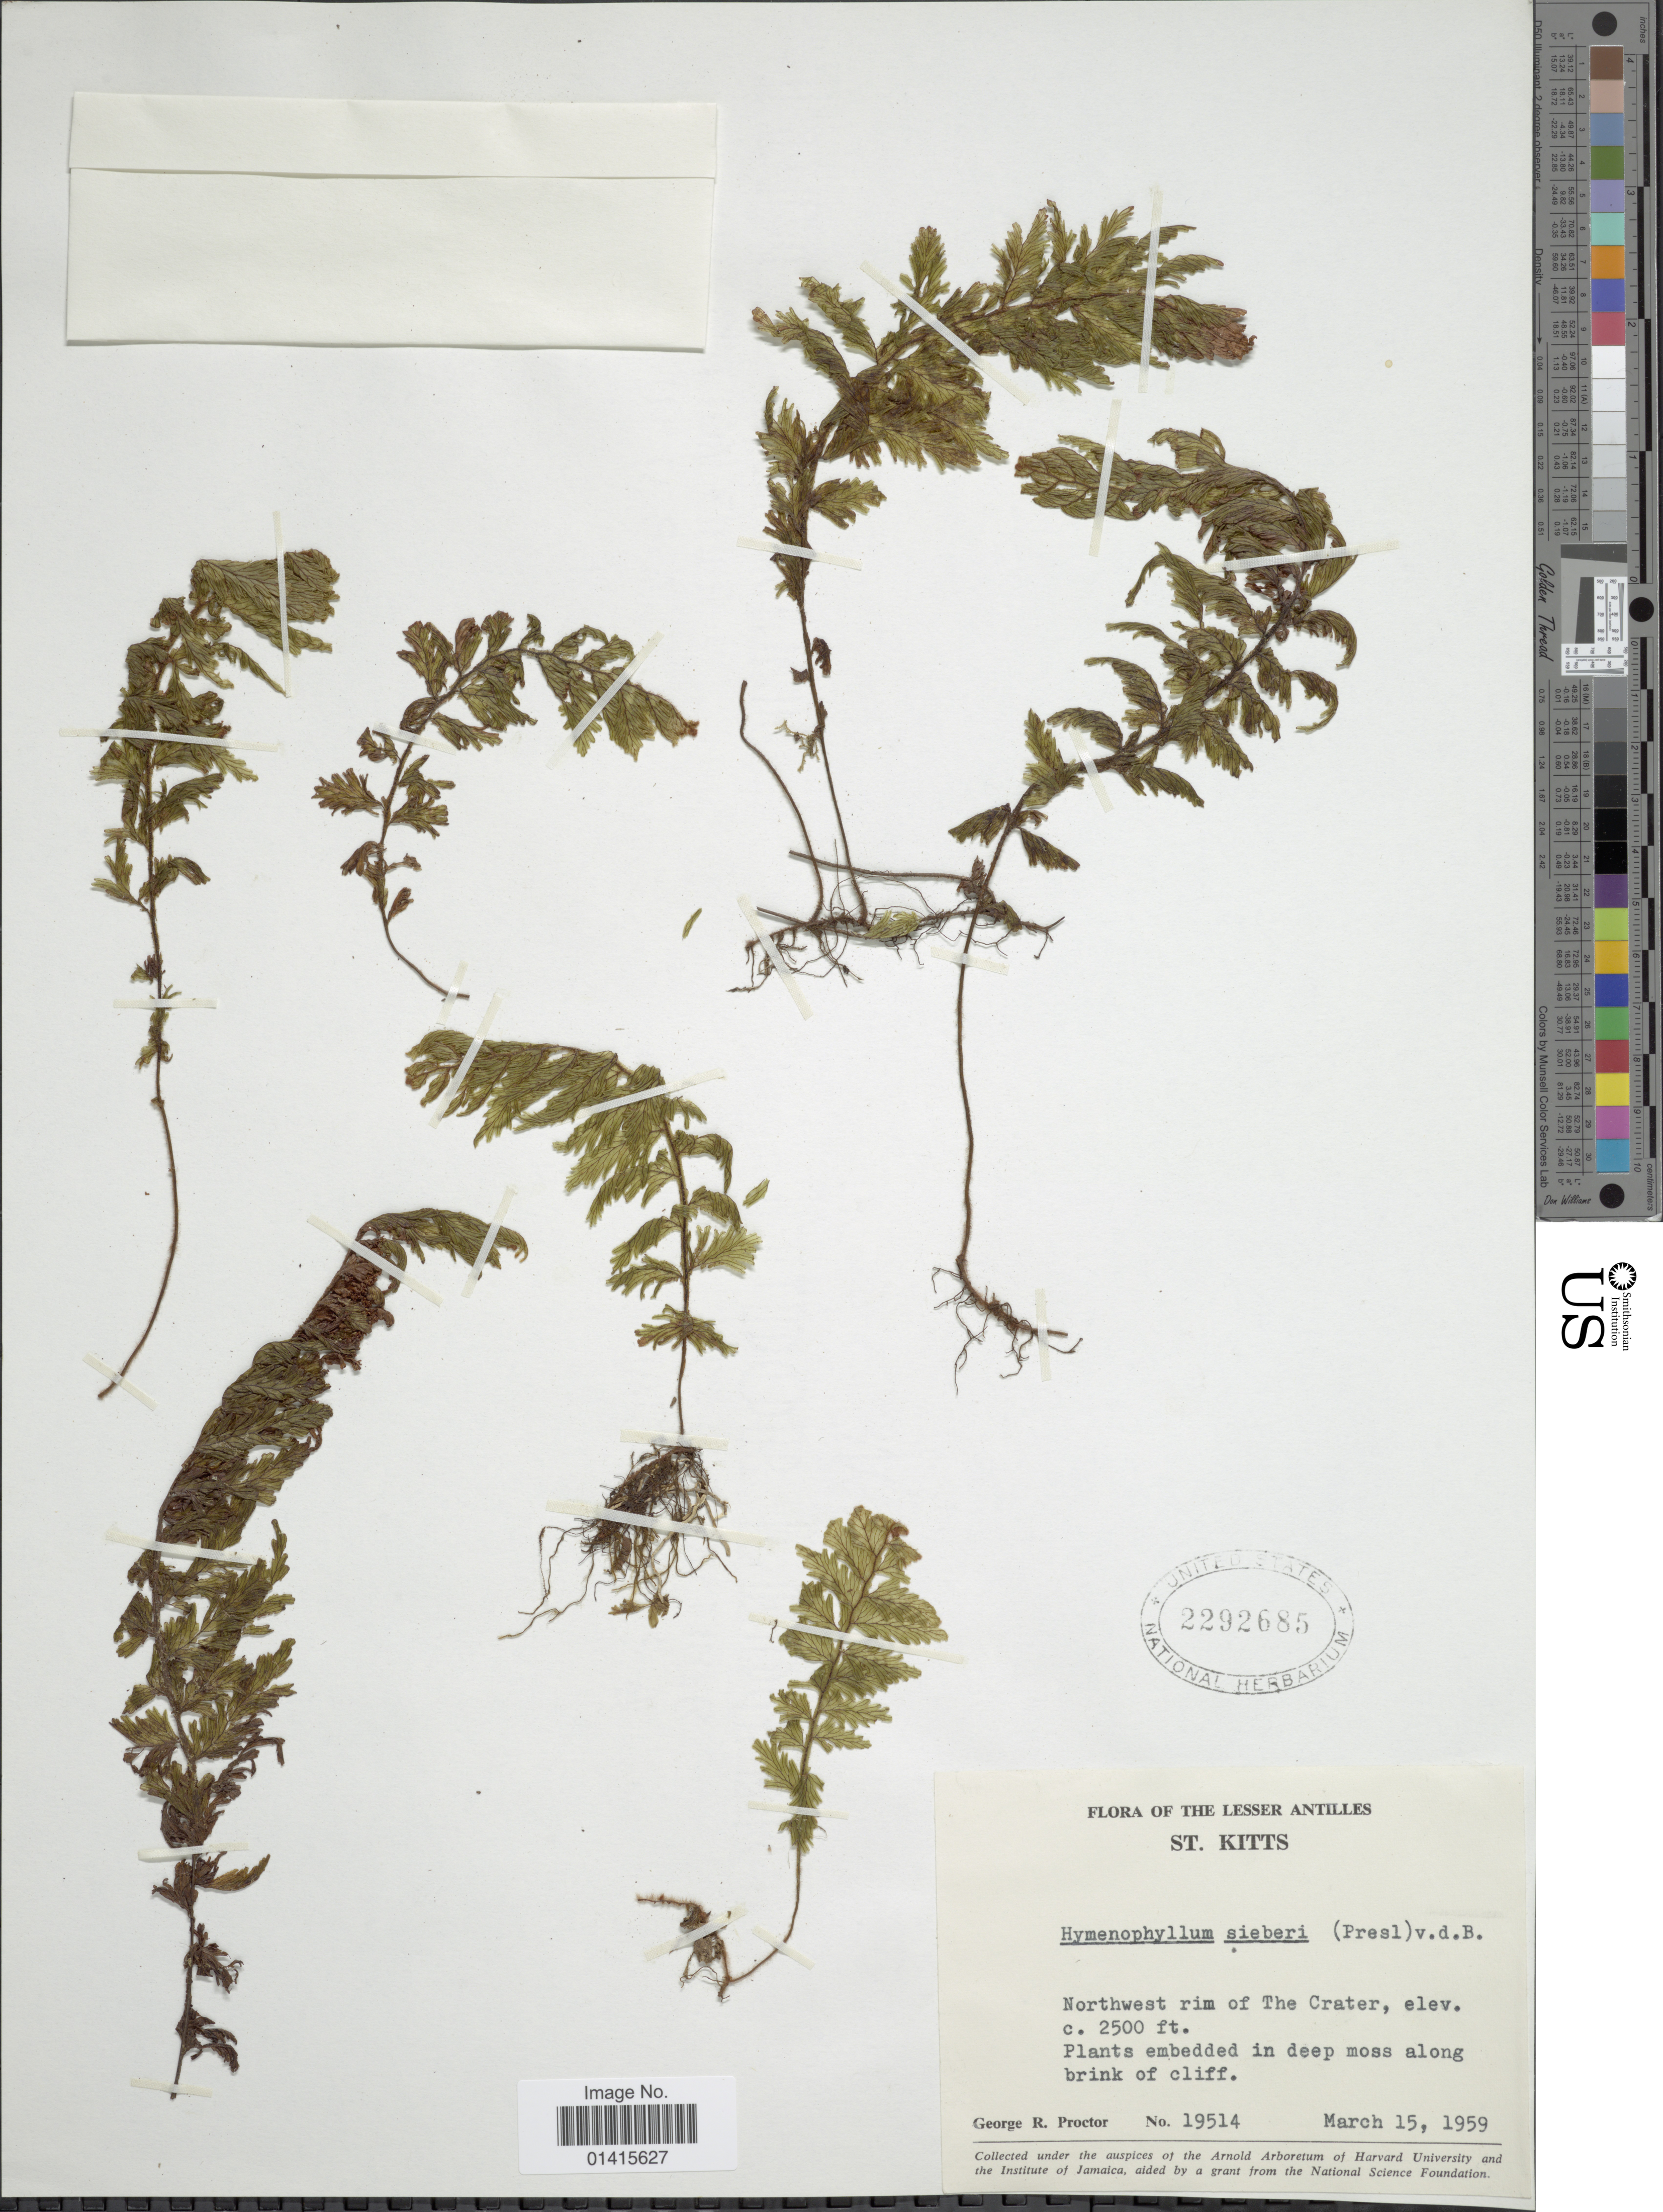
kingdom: Plantae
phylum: Tracheophyta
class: Polypodiopsida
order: Hymenophyllales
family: Hymenophyllaceae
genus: Hymenophyllum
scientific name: Hymenophyllum sieberi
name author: (C. Presl) Bosch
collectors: G. R. Proctor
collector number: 19514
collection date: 1959-03-15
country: St. Christopher-Nevis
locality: The Lesser Antilles, St. Kitts, Northwest rim of the Crater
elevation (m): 762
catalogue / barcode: US 2292685